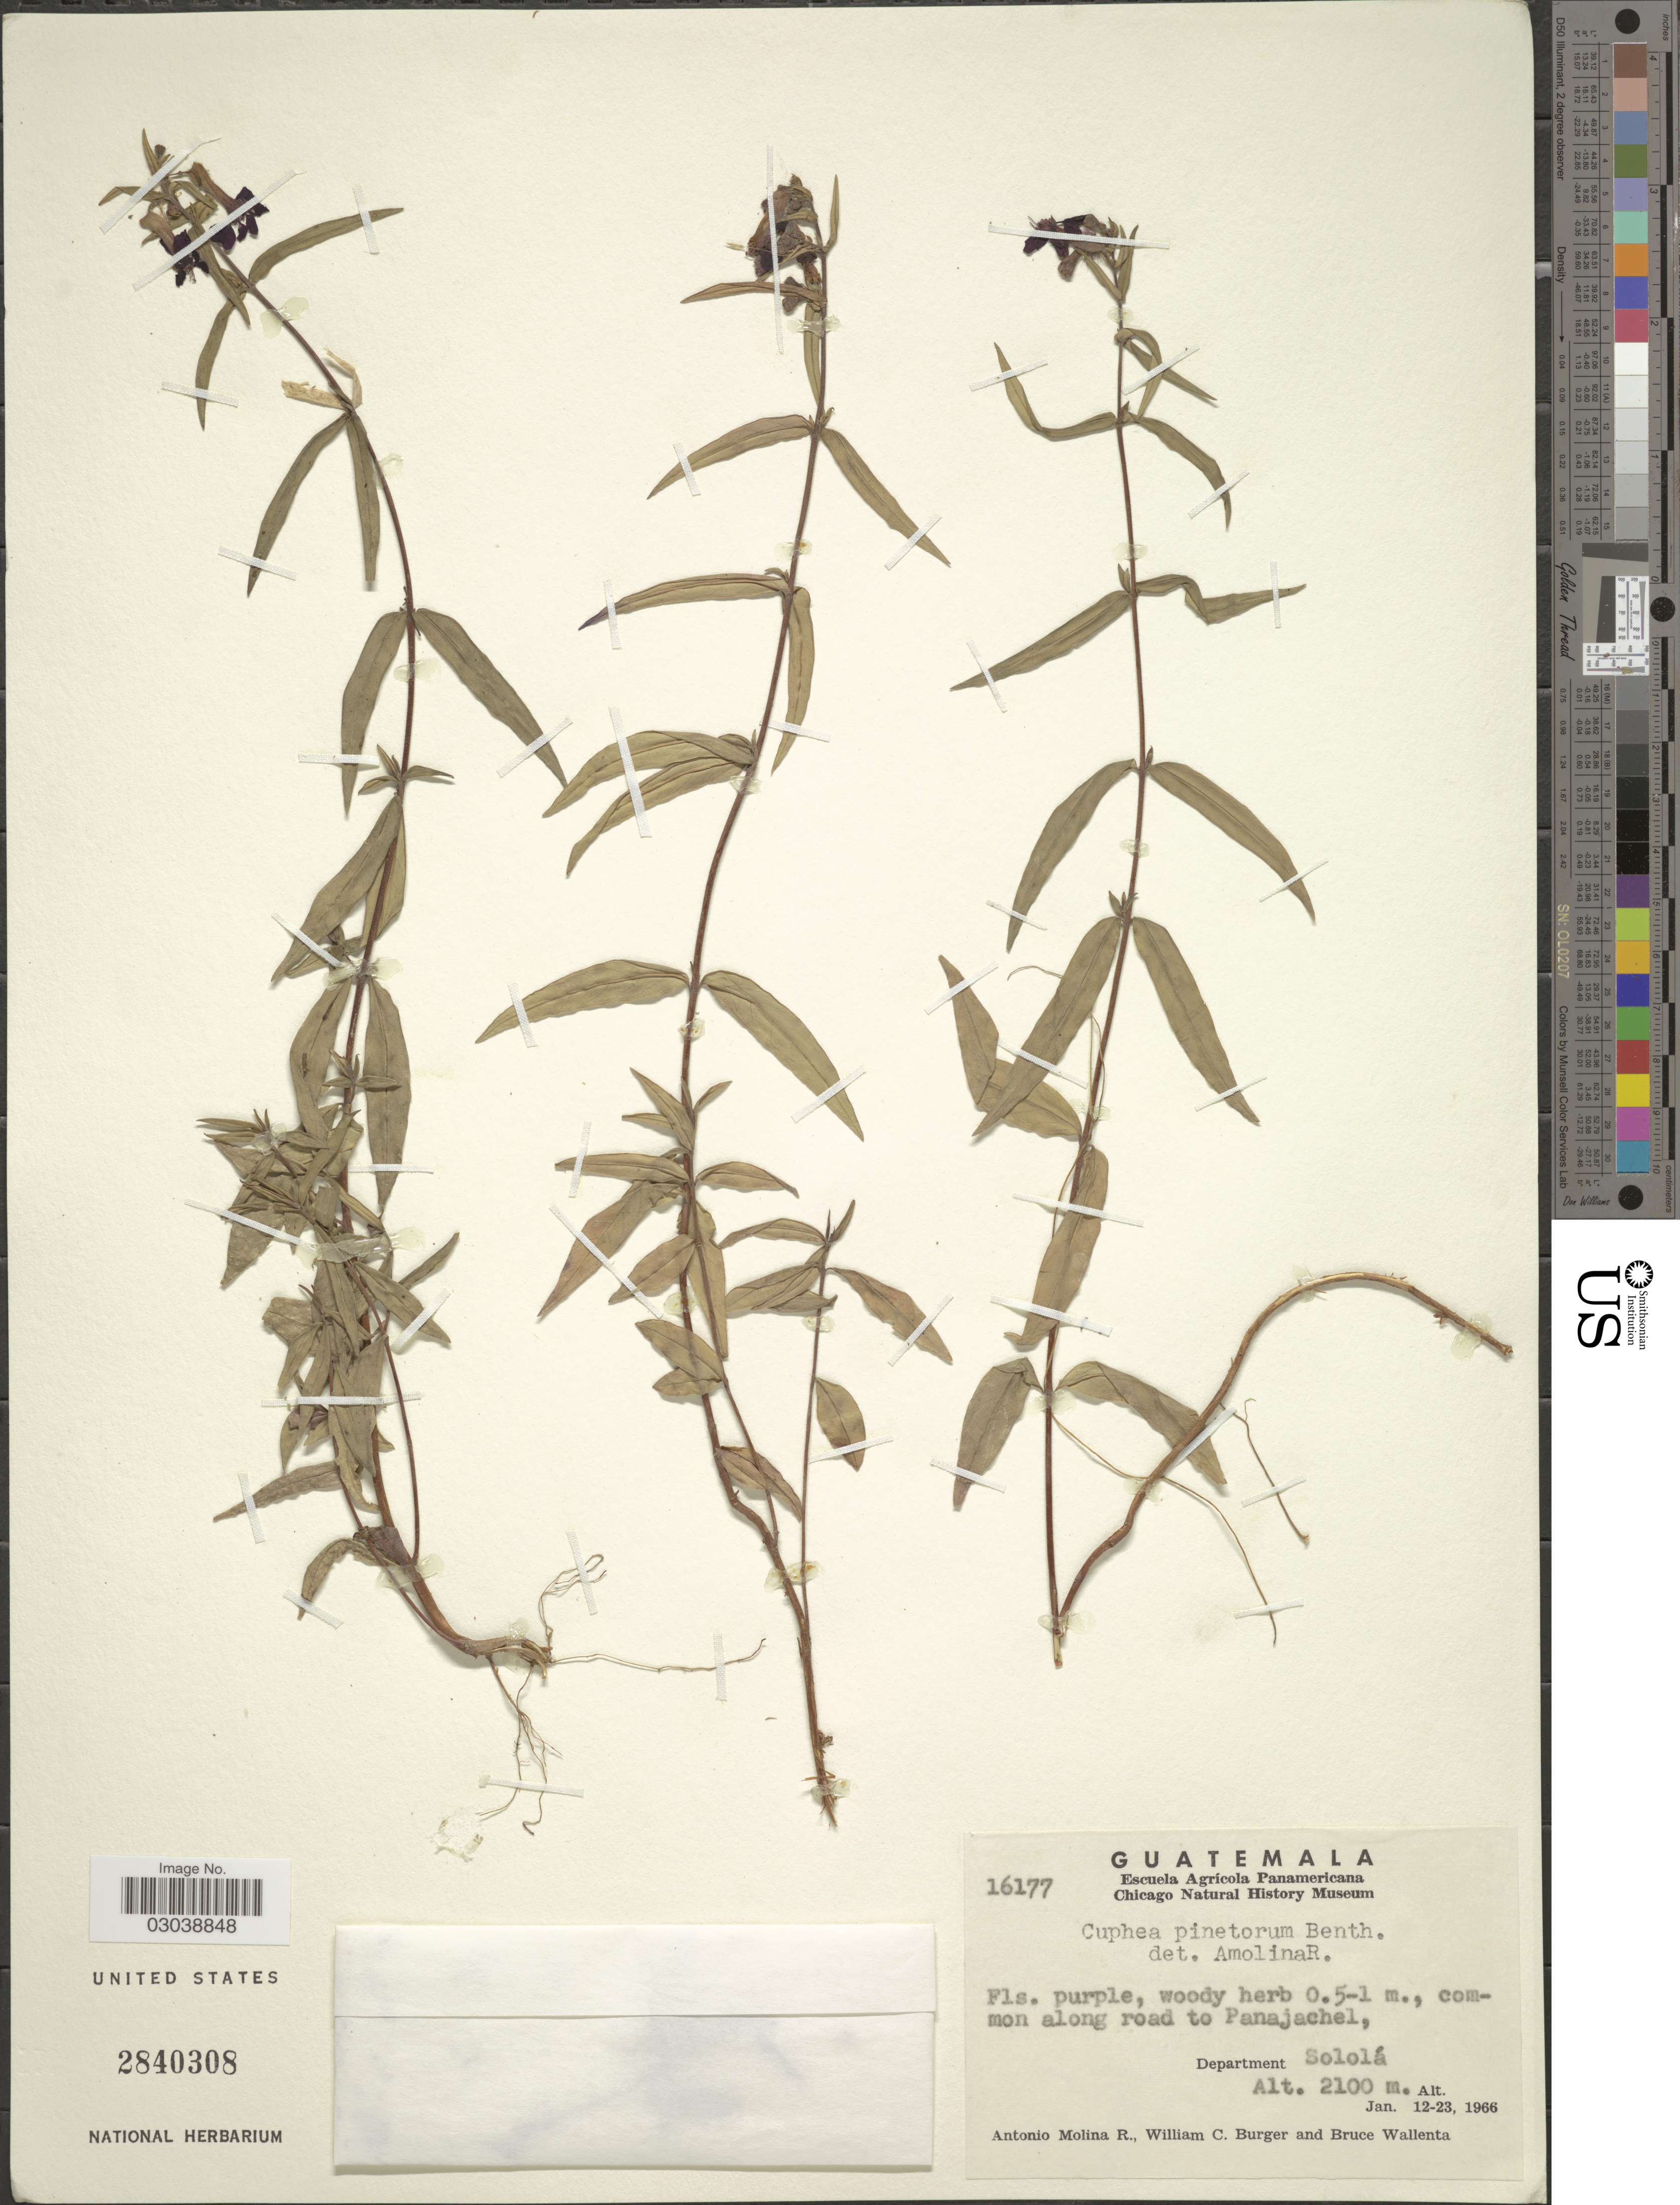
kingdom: Plantae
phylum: Tracheophyta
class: Magnoliopsida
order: Myrtales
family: Lythraceae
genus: Cuphea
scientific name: Cuphea pinetorum Benth.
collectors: A. Molina R., W. Burger & B. Wallenta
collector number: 16177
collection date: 1966-01-12/1966-01-23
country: Guatemala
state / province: Sololá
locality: Common along road to Panajachel, Department Sololá.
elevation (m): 2100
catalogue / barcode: US 2840308